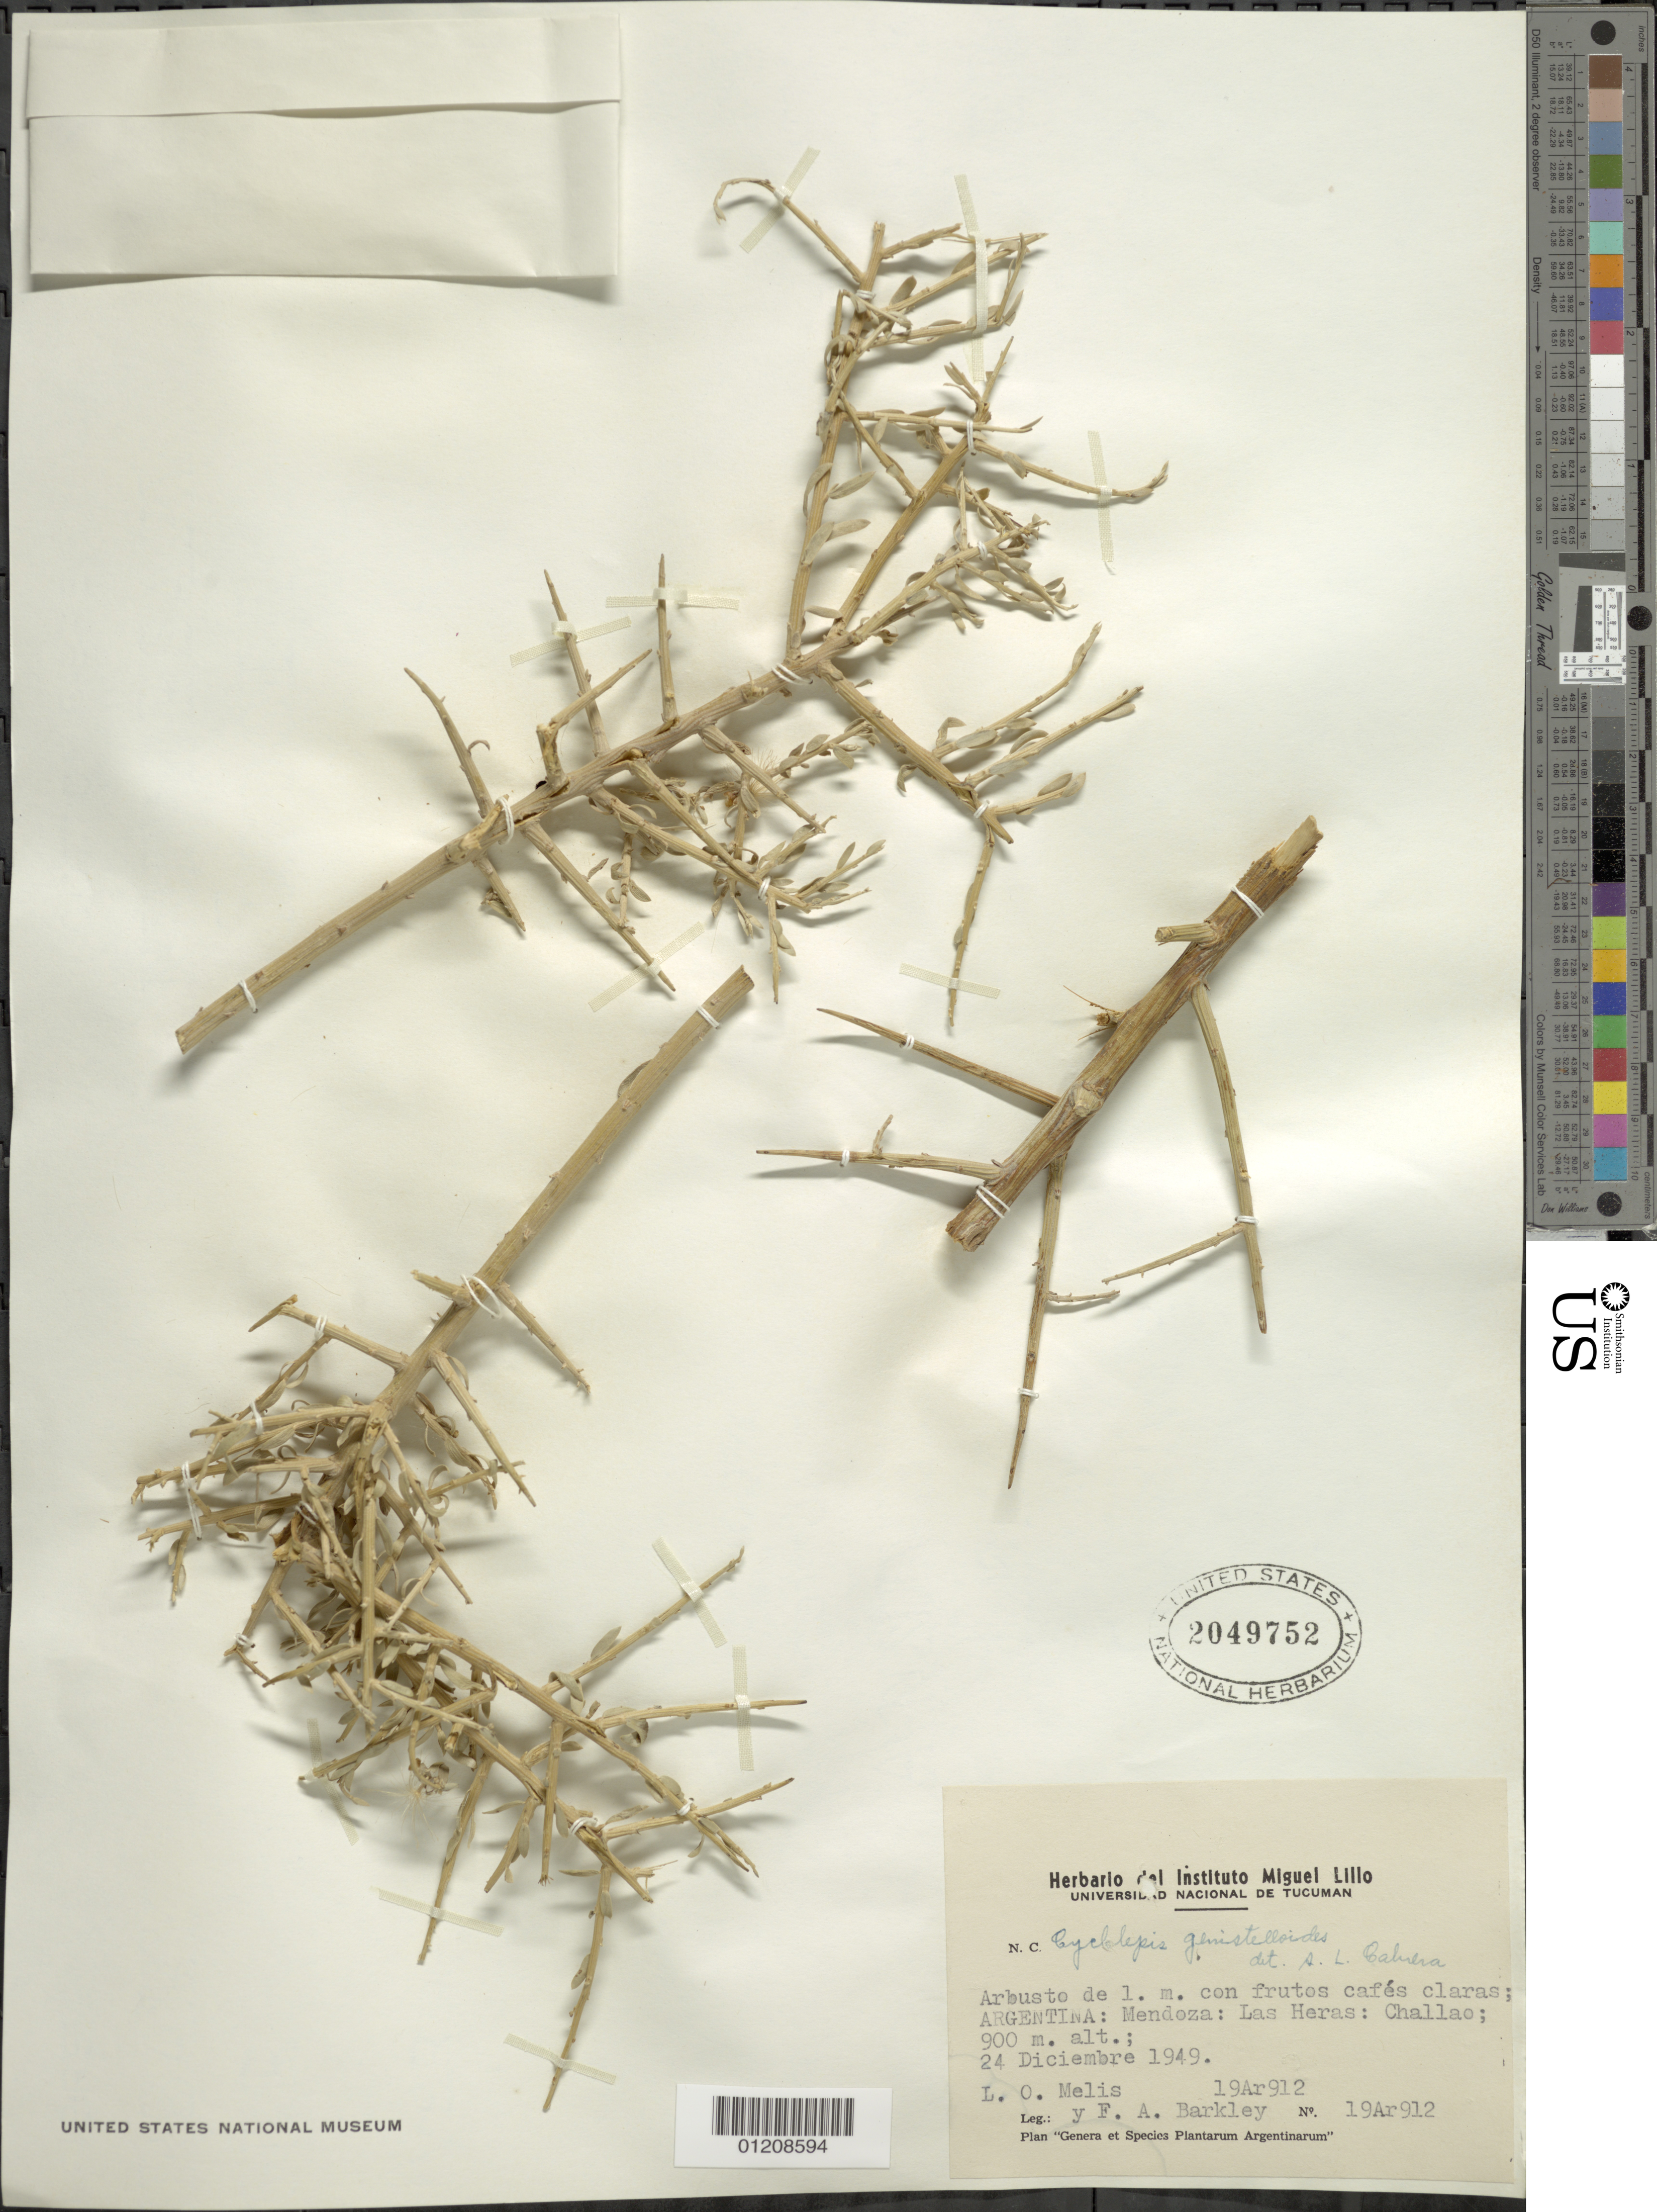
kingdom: Plantae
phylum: Tracheophyta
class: Magnoliopsida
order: Asterales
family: Asteraceae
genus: Cyclolepis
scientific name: Cyclolepis genistoides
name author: Gill. ex D. Don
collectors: L. Melis & F. A. Barkley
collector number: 19Ar912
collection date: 1949-12-24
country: Argentina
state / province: Mendoza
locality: Las Heras: Challao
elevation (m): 900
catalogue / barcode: US 2049752